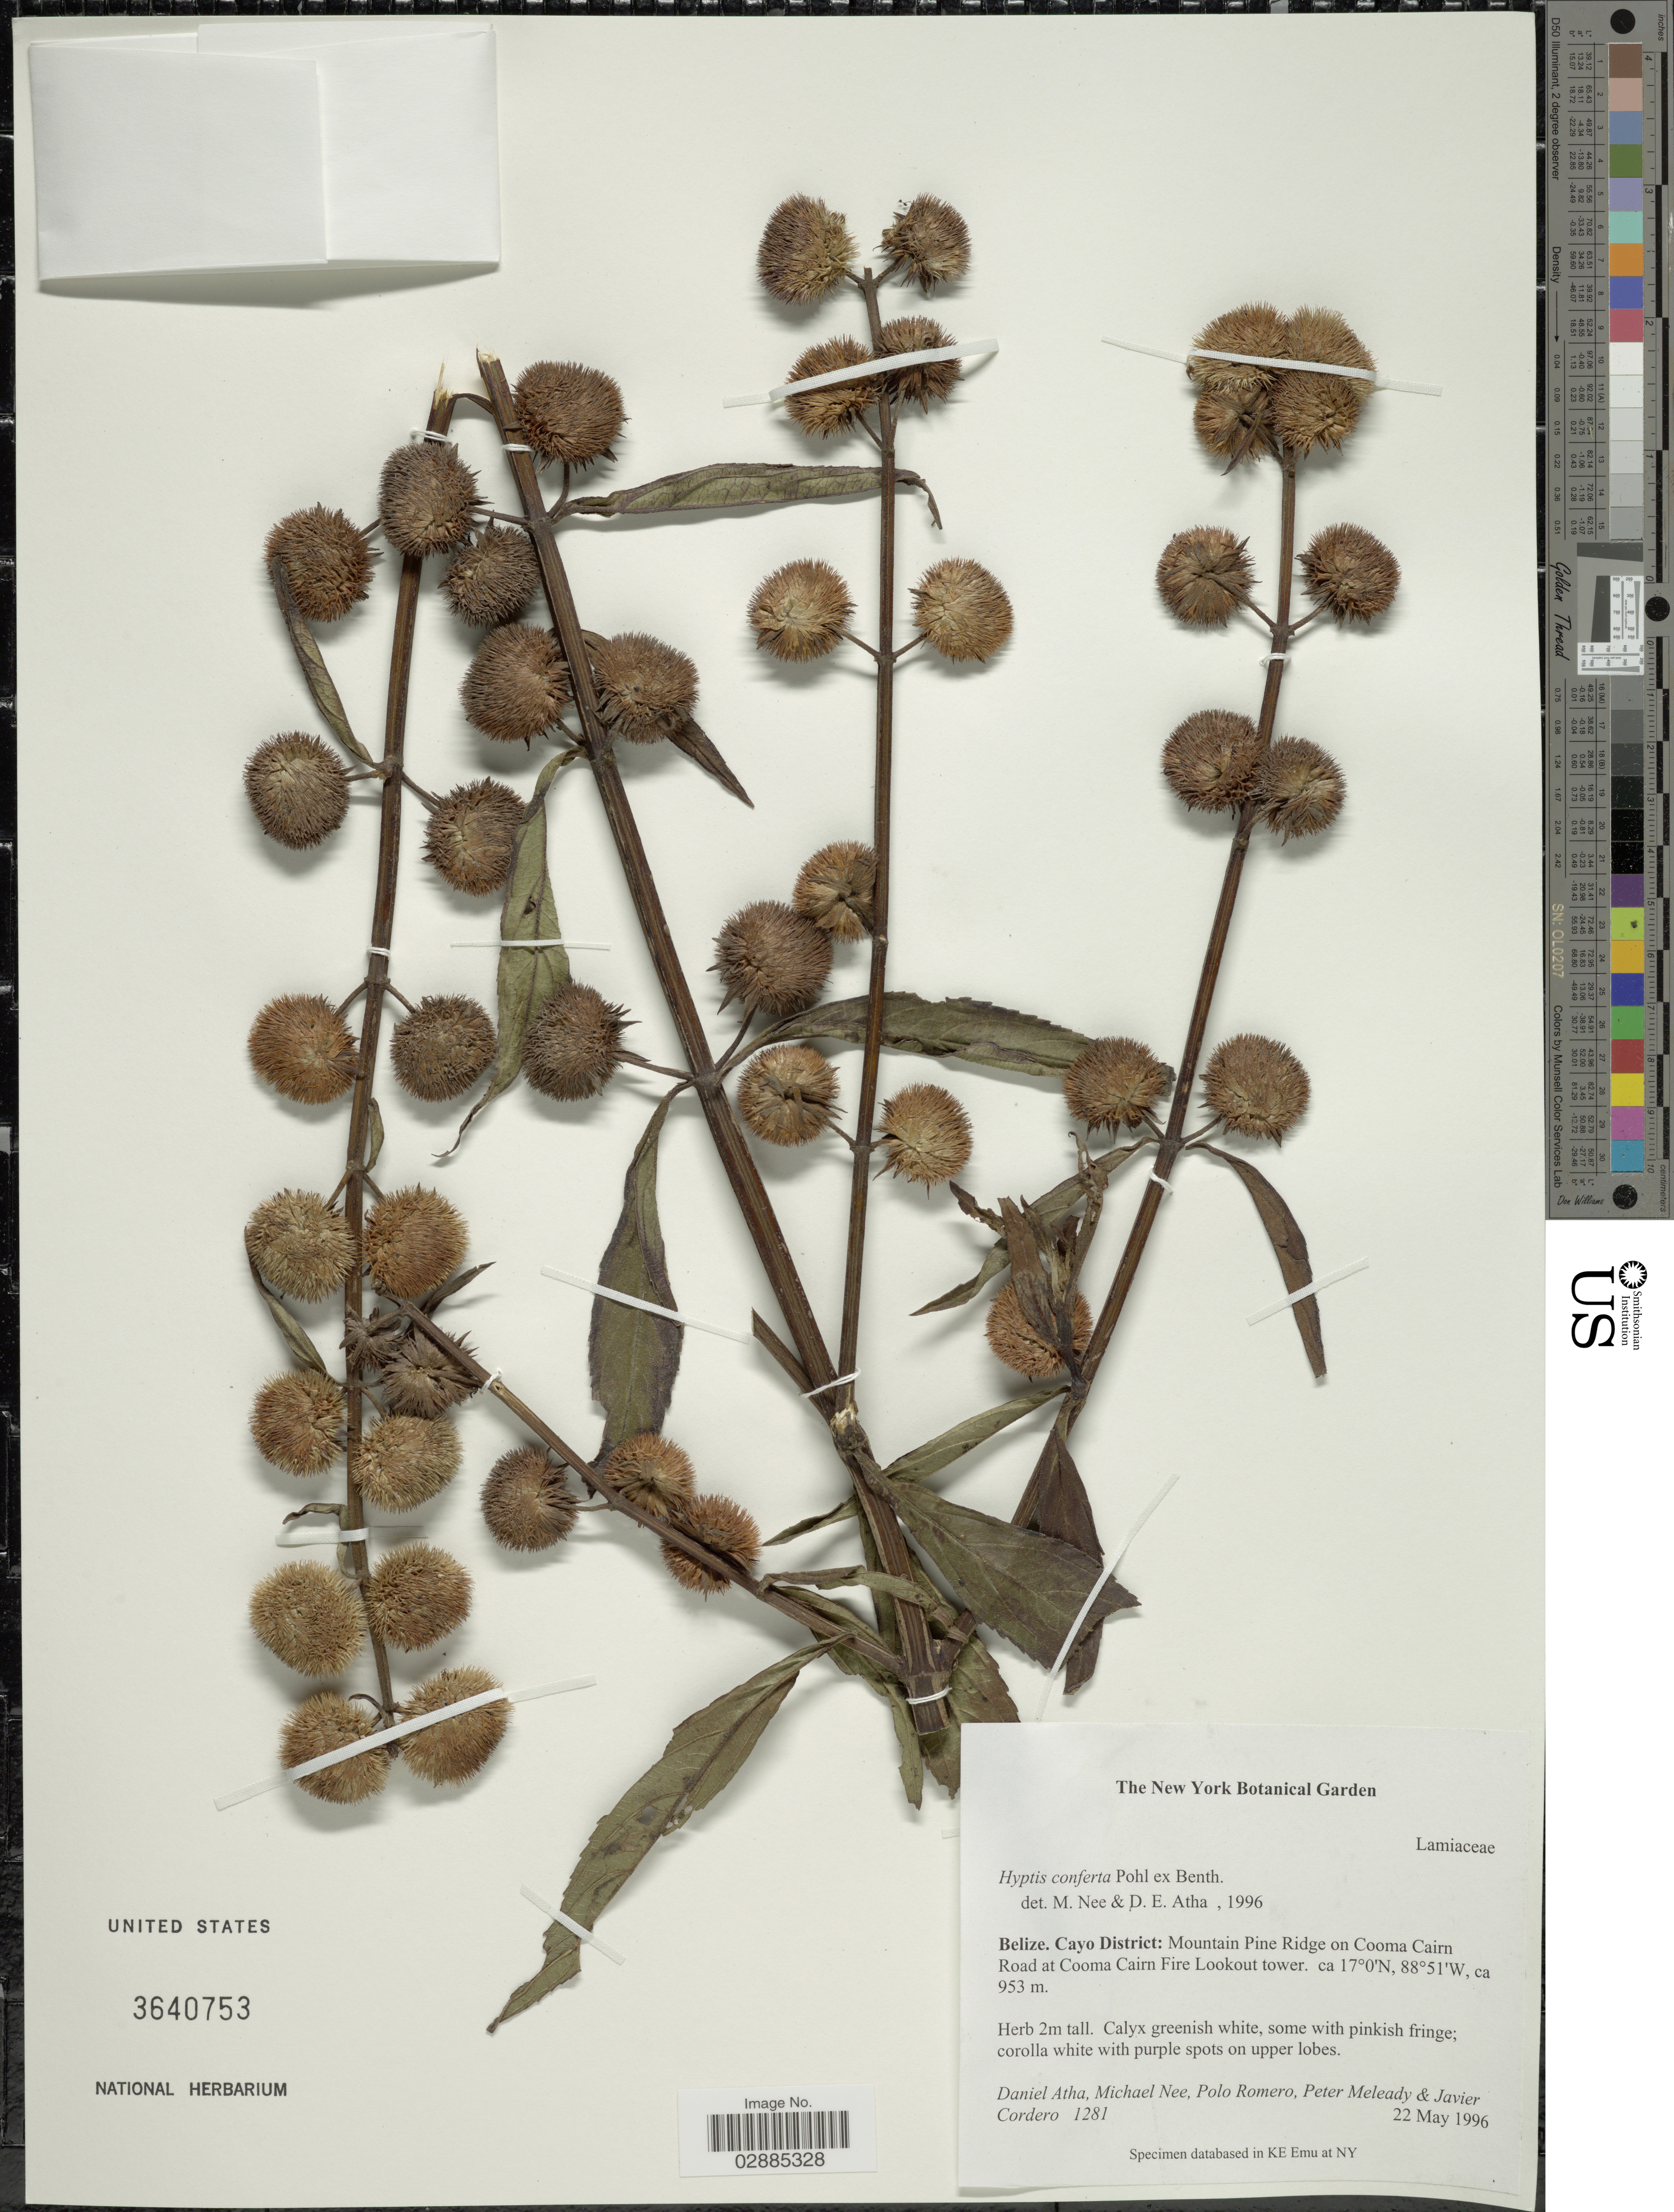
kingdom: Plantae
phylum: Tracheophyta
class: Magnoliopsida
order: Lamiales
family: Lamiaceae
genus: Hyptis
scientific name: Hyptis conferta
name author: Pohl ex Benth.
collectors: D. Atha, M. Nee, P. Romero, P. Meleady & J. Cordero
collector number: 1281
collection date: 1996-05-22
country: Belize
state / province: Cayo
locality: Cayo District: Mountain Pine Ridge on Cooma Cairn Road at Cooma Cairn Fire Lookout tower.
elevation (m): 953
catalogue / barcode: US 3640753